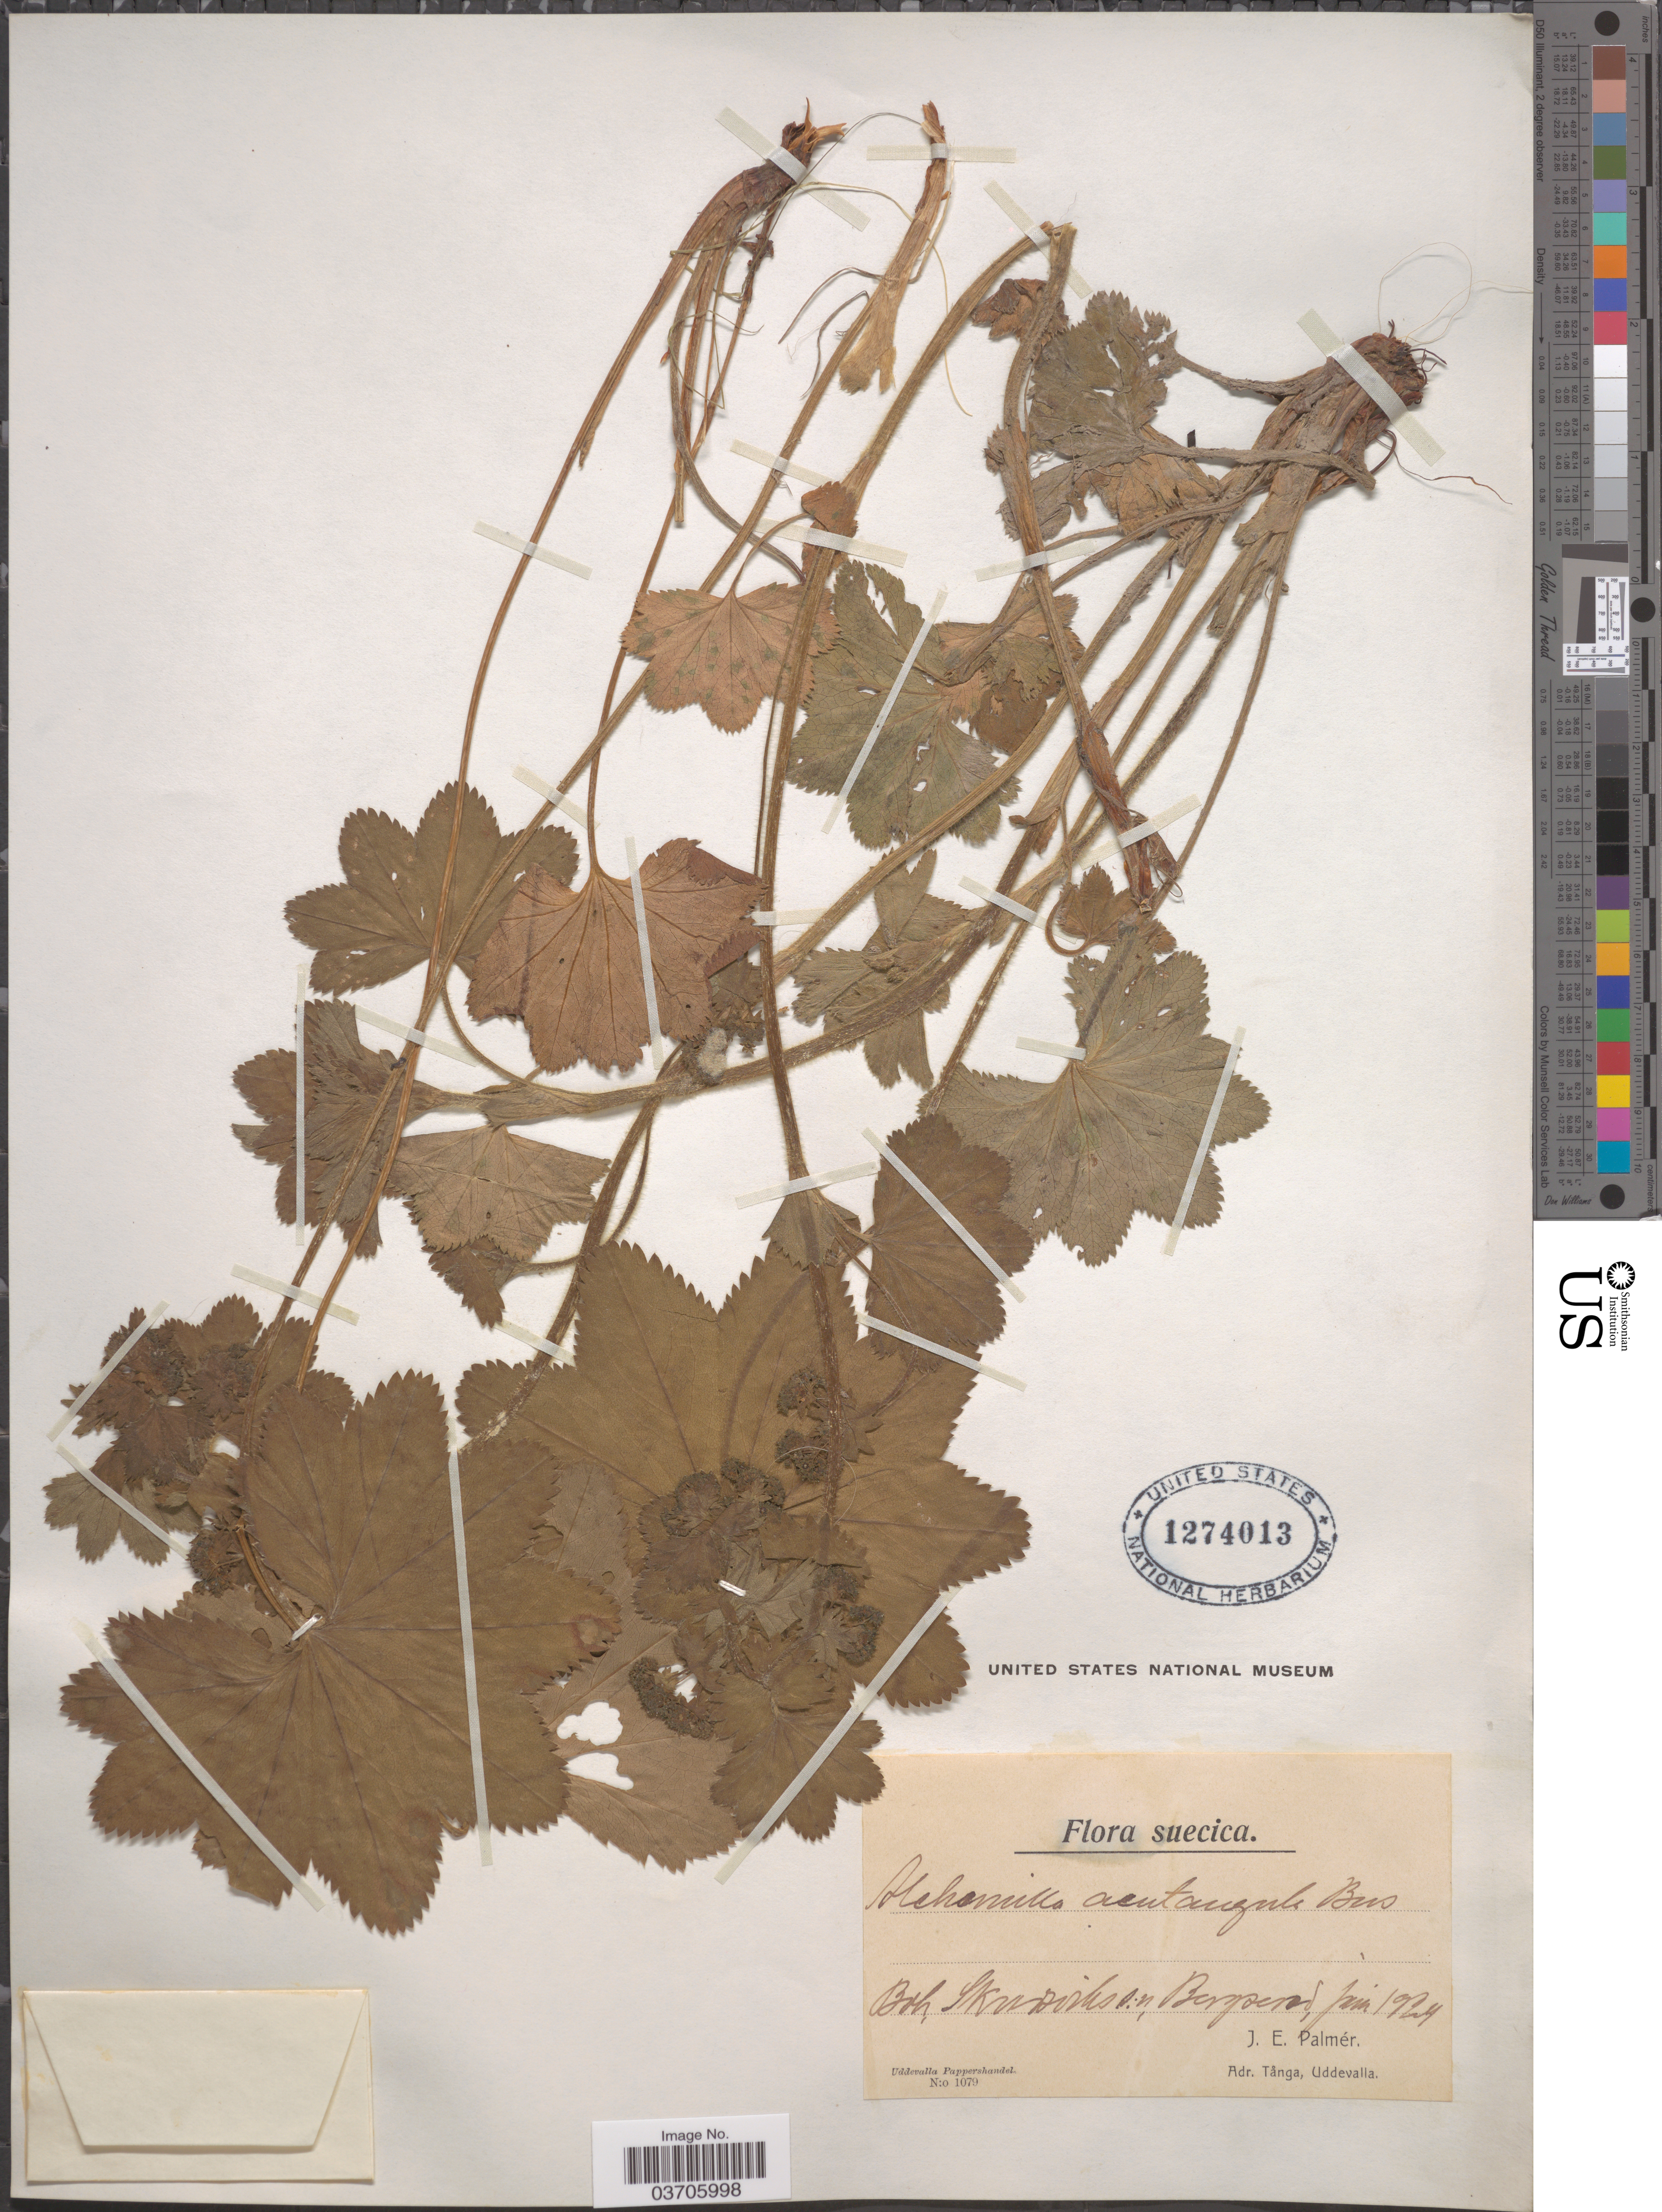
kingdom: Plantae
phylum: Tracheophyta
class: Magnoliopsida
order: Rosales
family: Rosaceae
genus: Alchemilla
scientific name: Alchemilla acutangula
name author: Buser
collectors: J. E. Palmér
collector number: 1079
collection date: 1924-06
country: Sweden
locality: Suecica. Boh. Skov [illegible text]. Uddevalla Papperhandel.[unsure placement]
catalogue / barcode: US 1274013